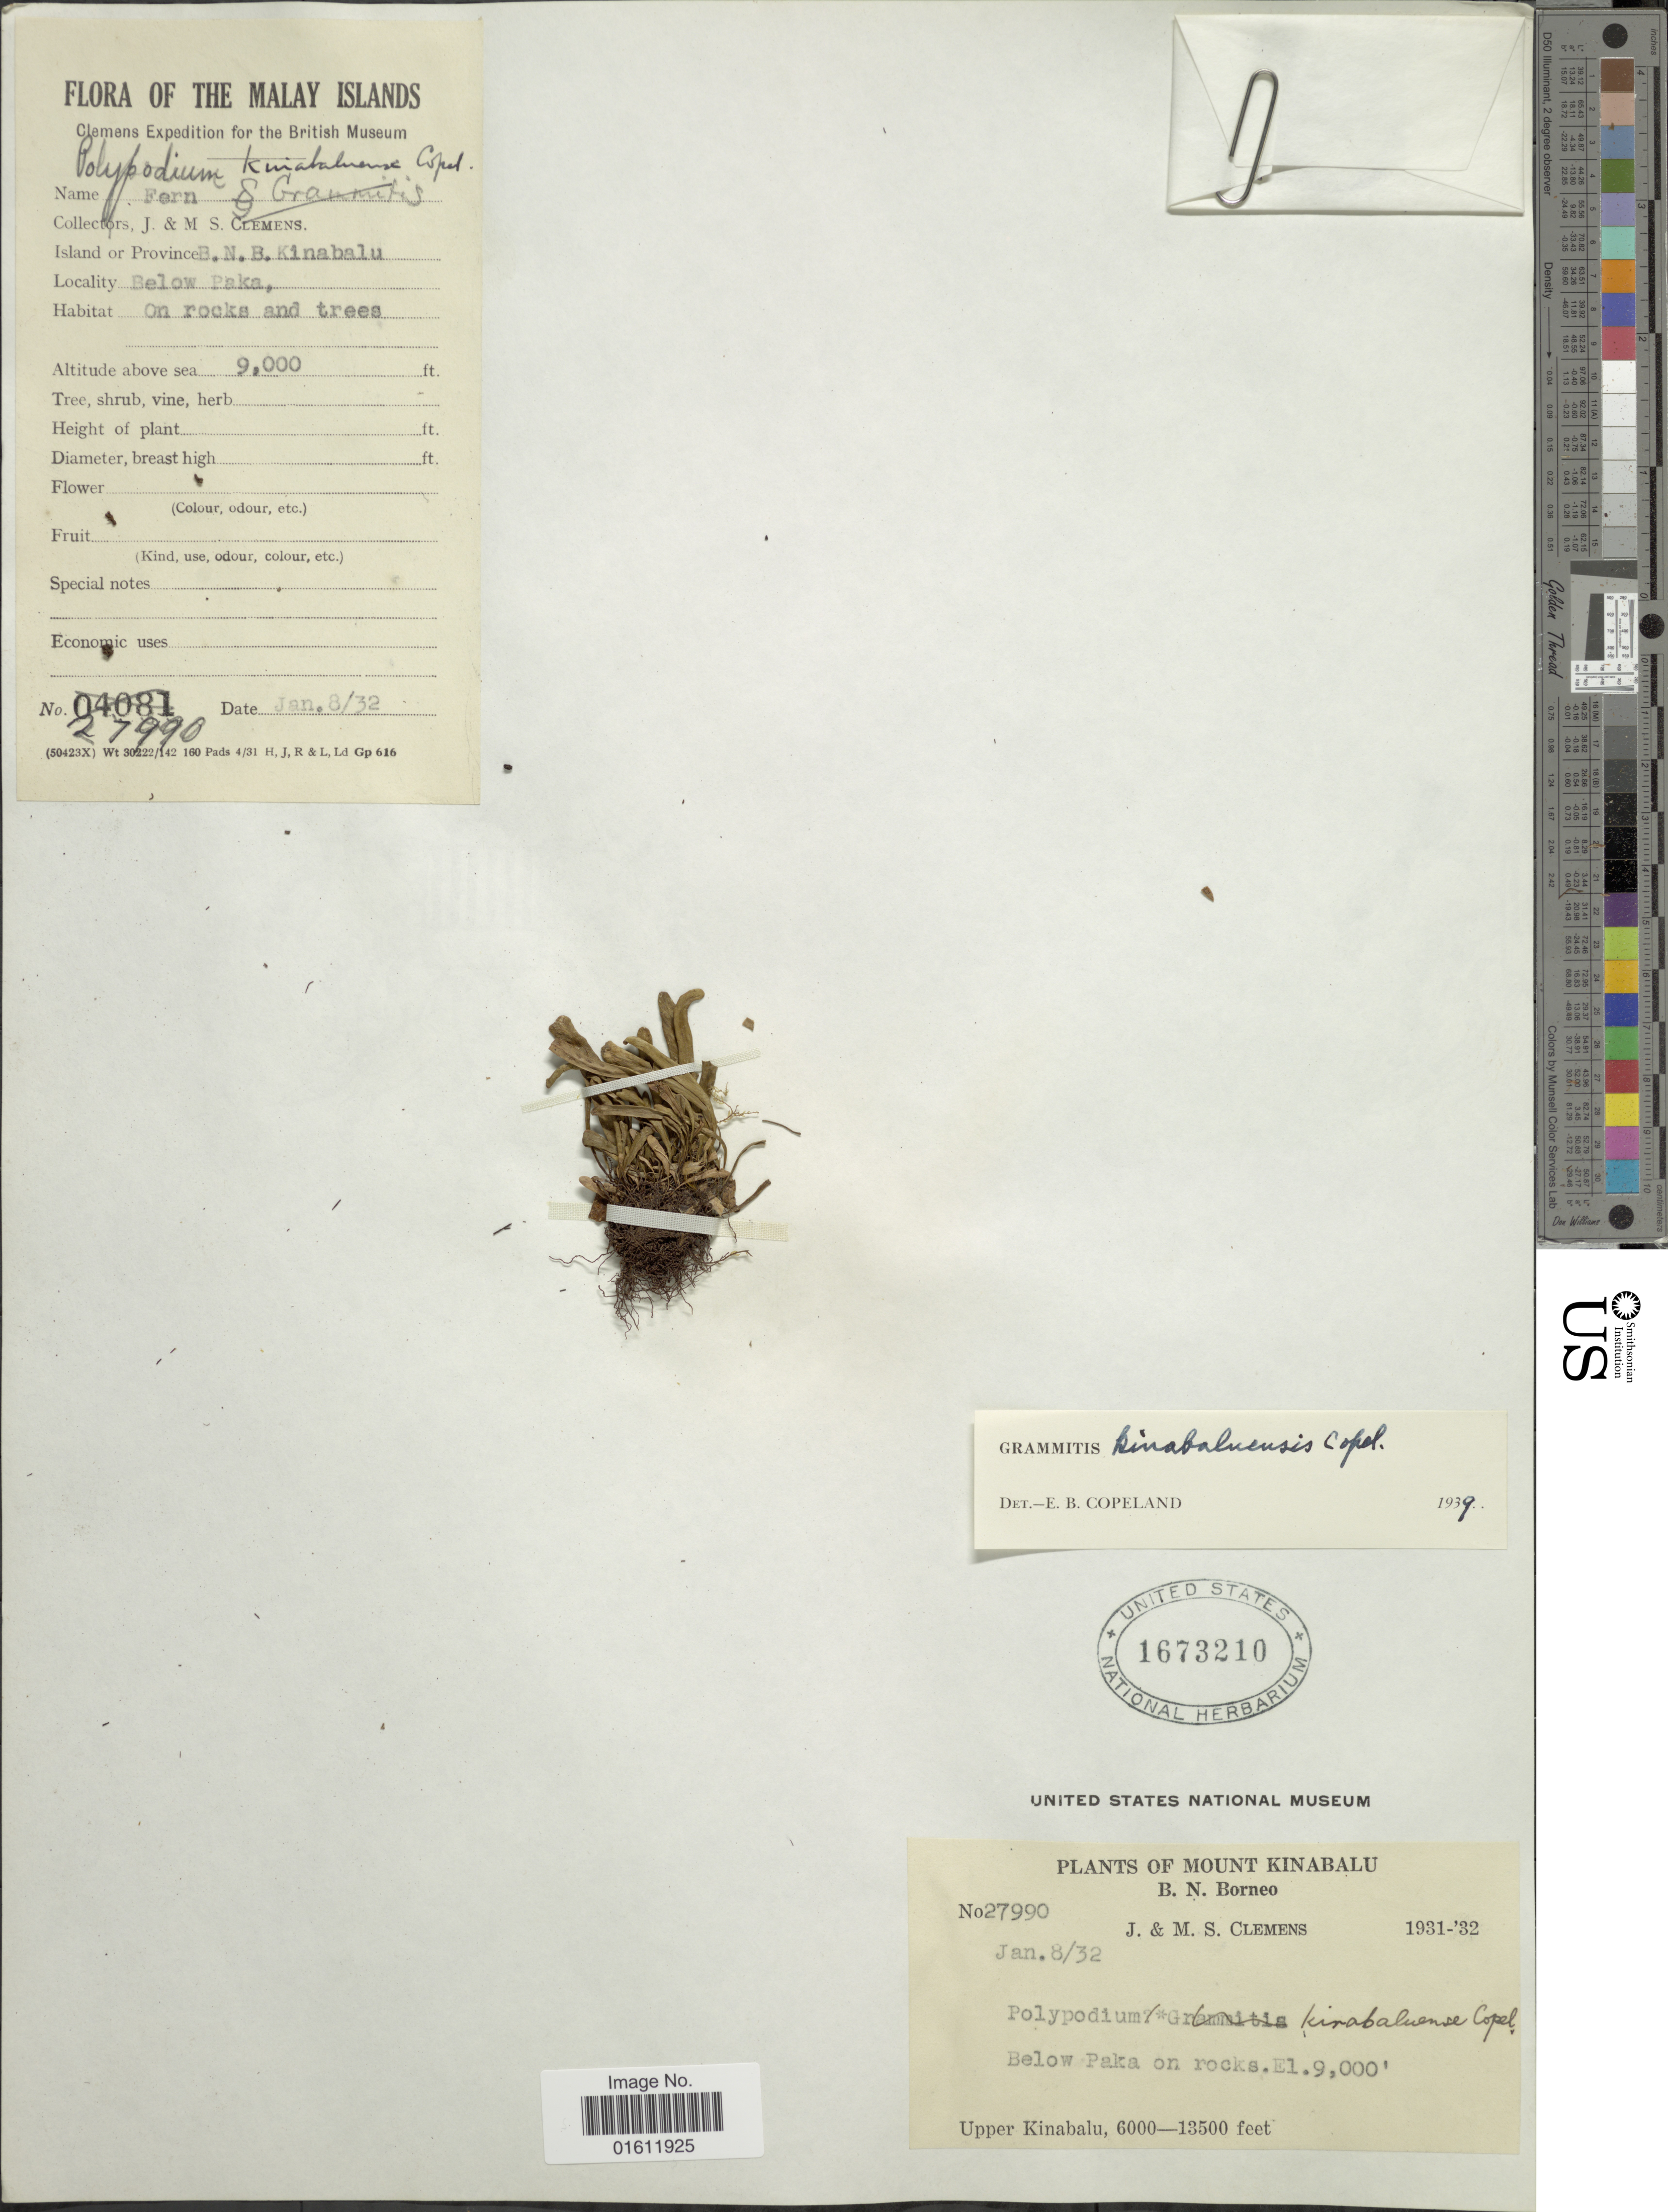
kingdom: Plantae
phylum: Tracheophyta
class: Polypodiopsida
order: Polypodiales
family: Polypodiaceae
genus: Radiogrammitis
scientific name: Radiogrammitis kinabaluensis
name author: (Copel.) Parris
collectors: J. Clemens & M. S. Clemens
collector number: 27900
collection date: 1932-01-08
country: Malaysia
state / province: Sabah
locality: Mount Kinabalu, Below Paka on rocks, Upper Kinabalu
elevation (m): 2743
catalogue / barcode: US 1673210